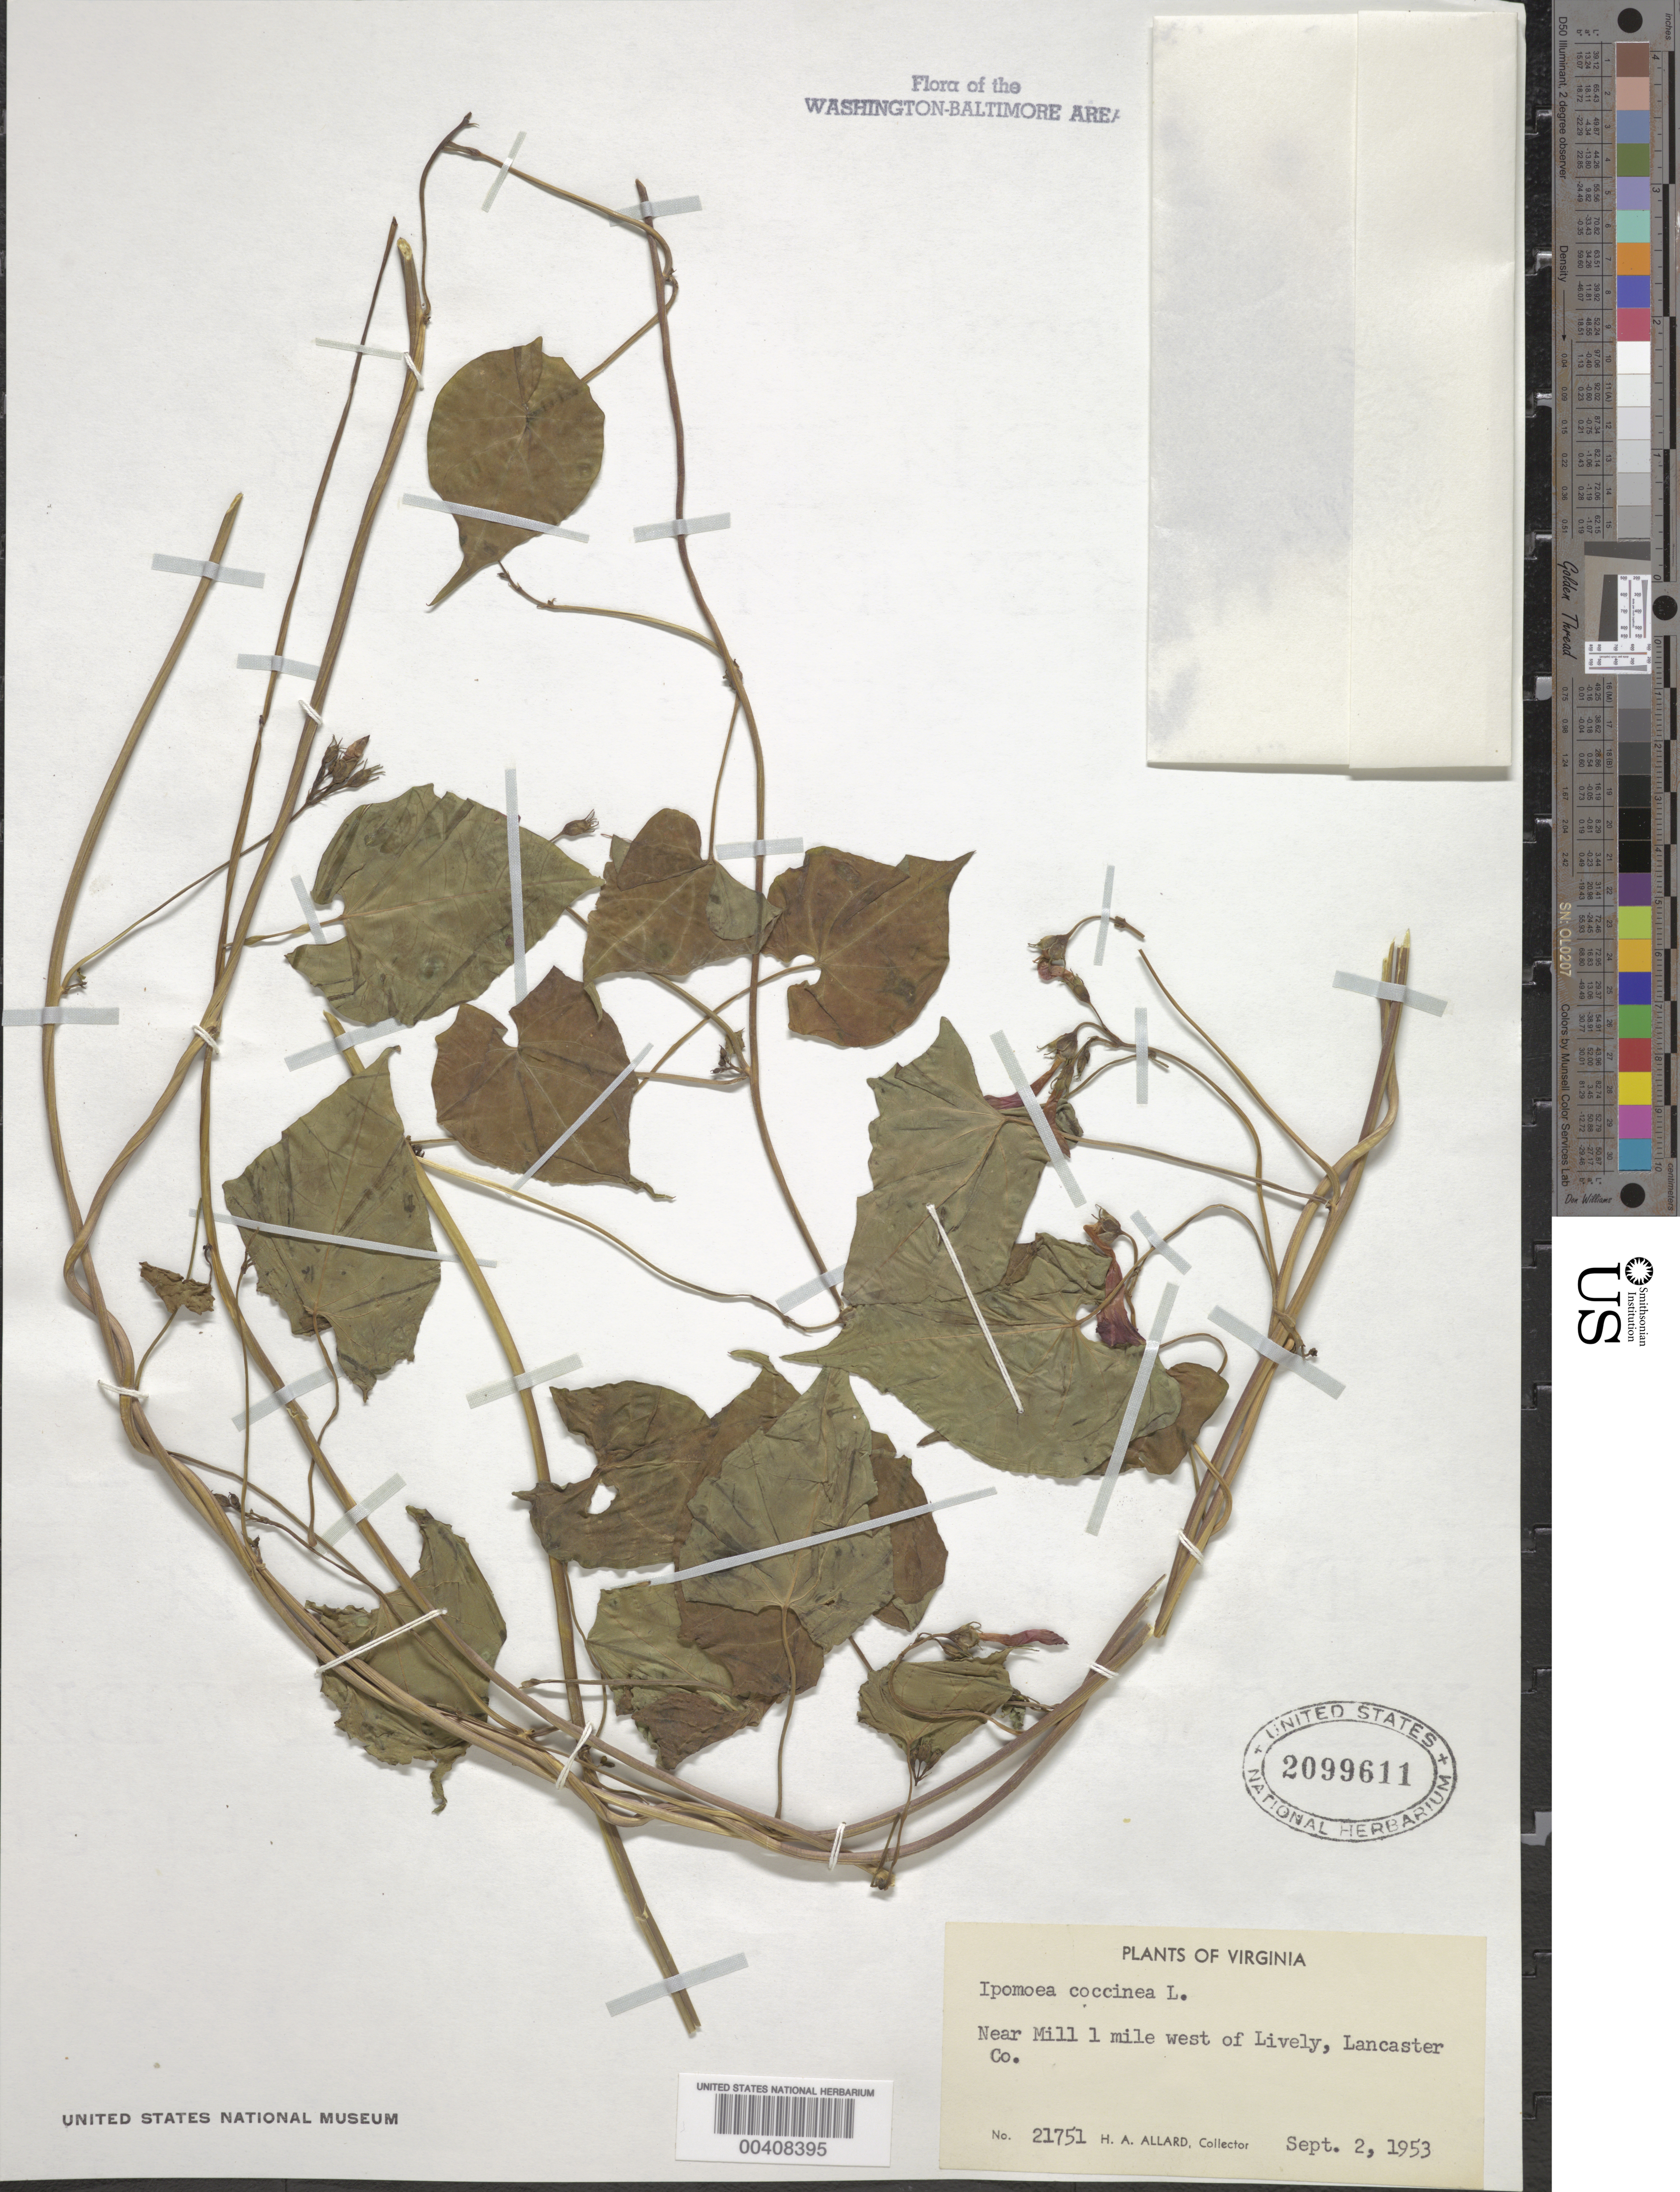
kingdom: Plantae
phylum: Tracheophyta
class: Magnoliopsida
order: Solanales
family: Convolvulaceae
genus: Ipomoea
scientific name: Ipomoea coccinea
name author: L.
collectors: H. A. Allard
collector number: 21751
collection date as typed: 02 Sep 1953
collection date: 1953-09-02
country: United States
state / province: Virginia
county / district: Lancaster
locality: Near Mill 1 mi. W of Lively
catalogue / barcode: US 2099611